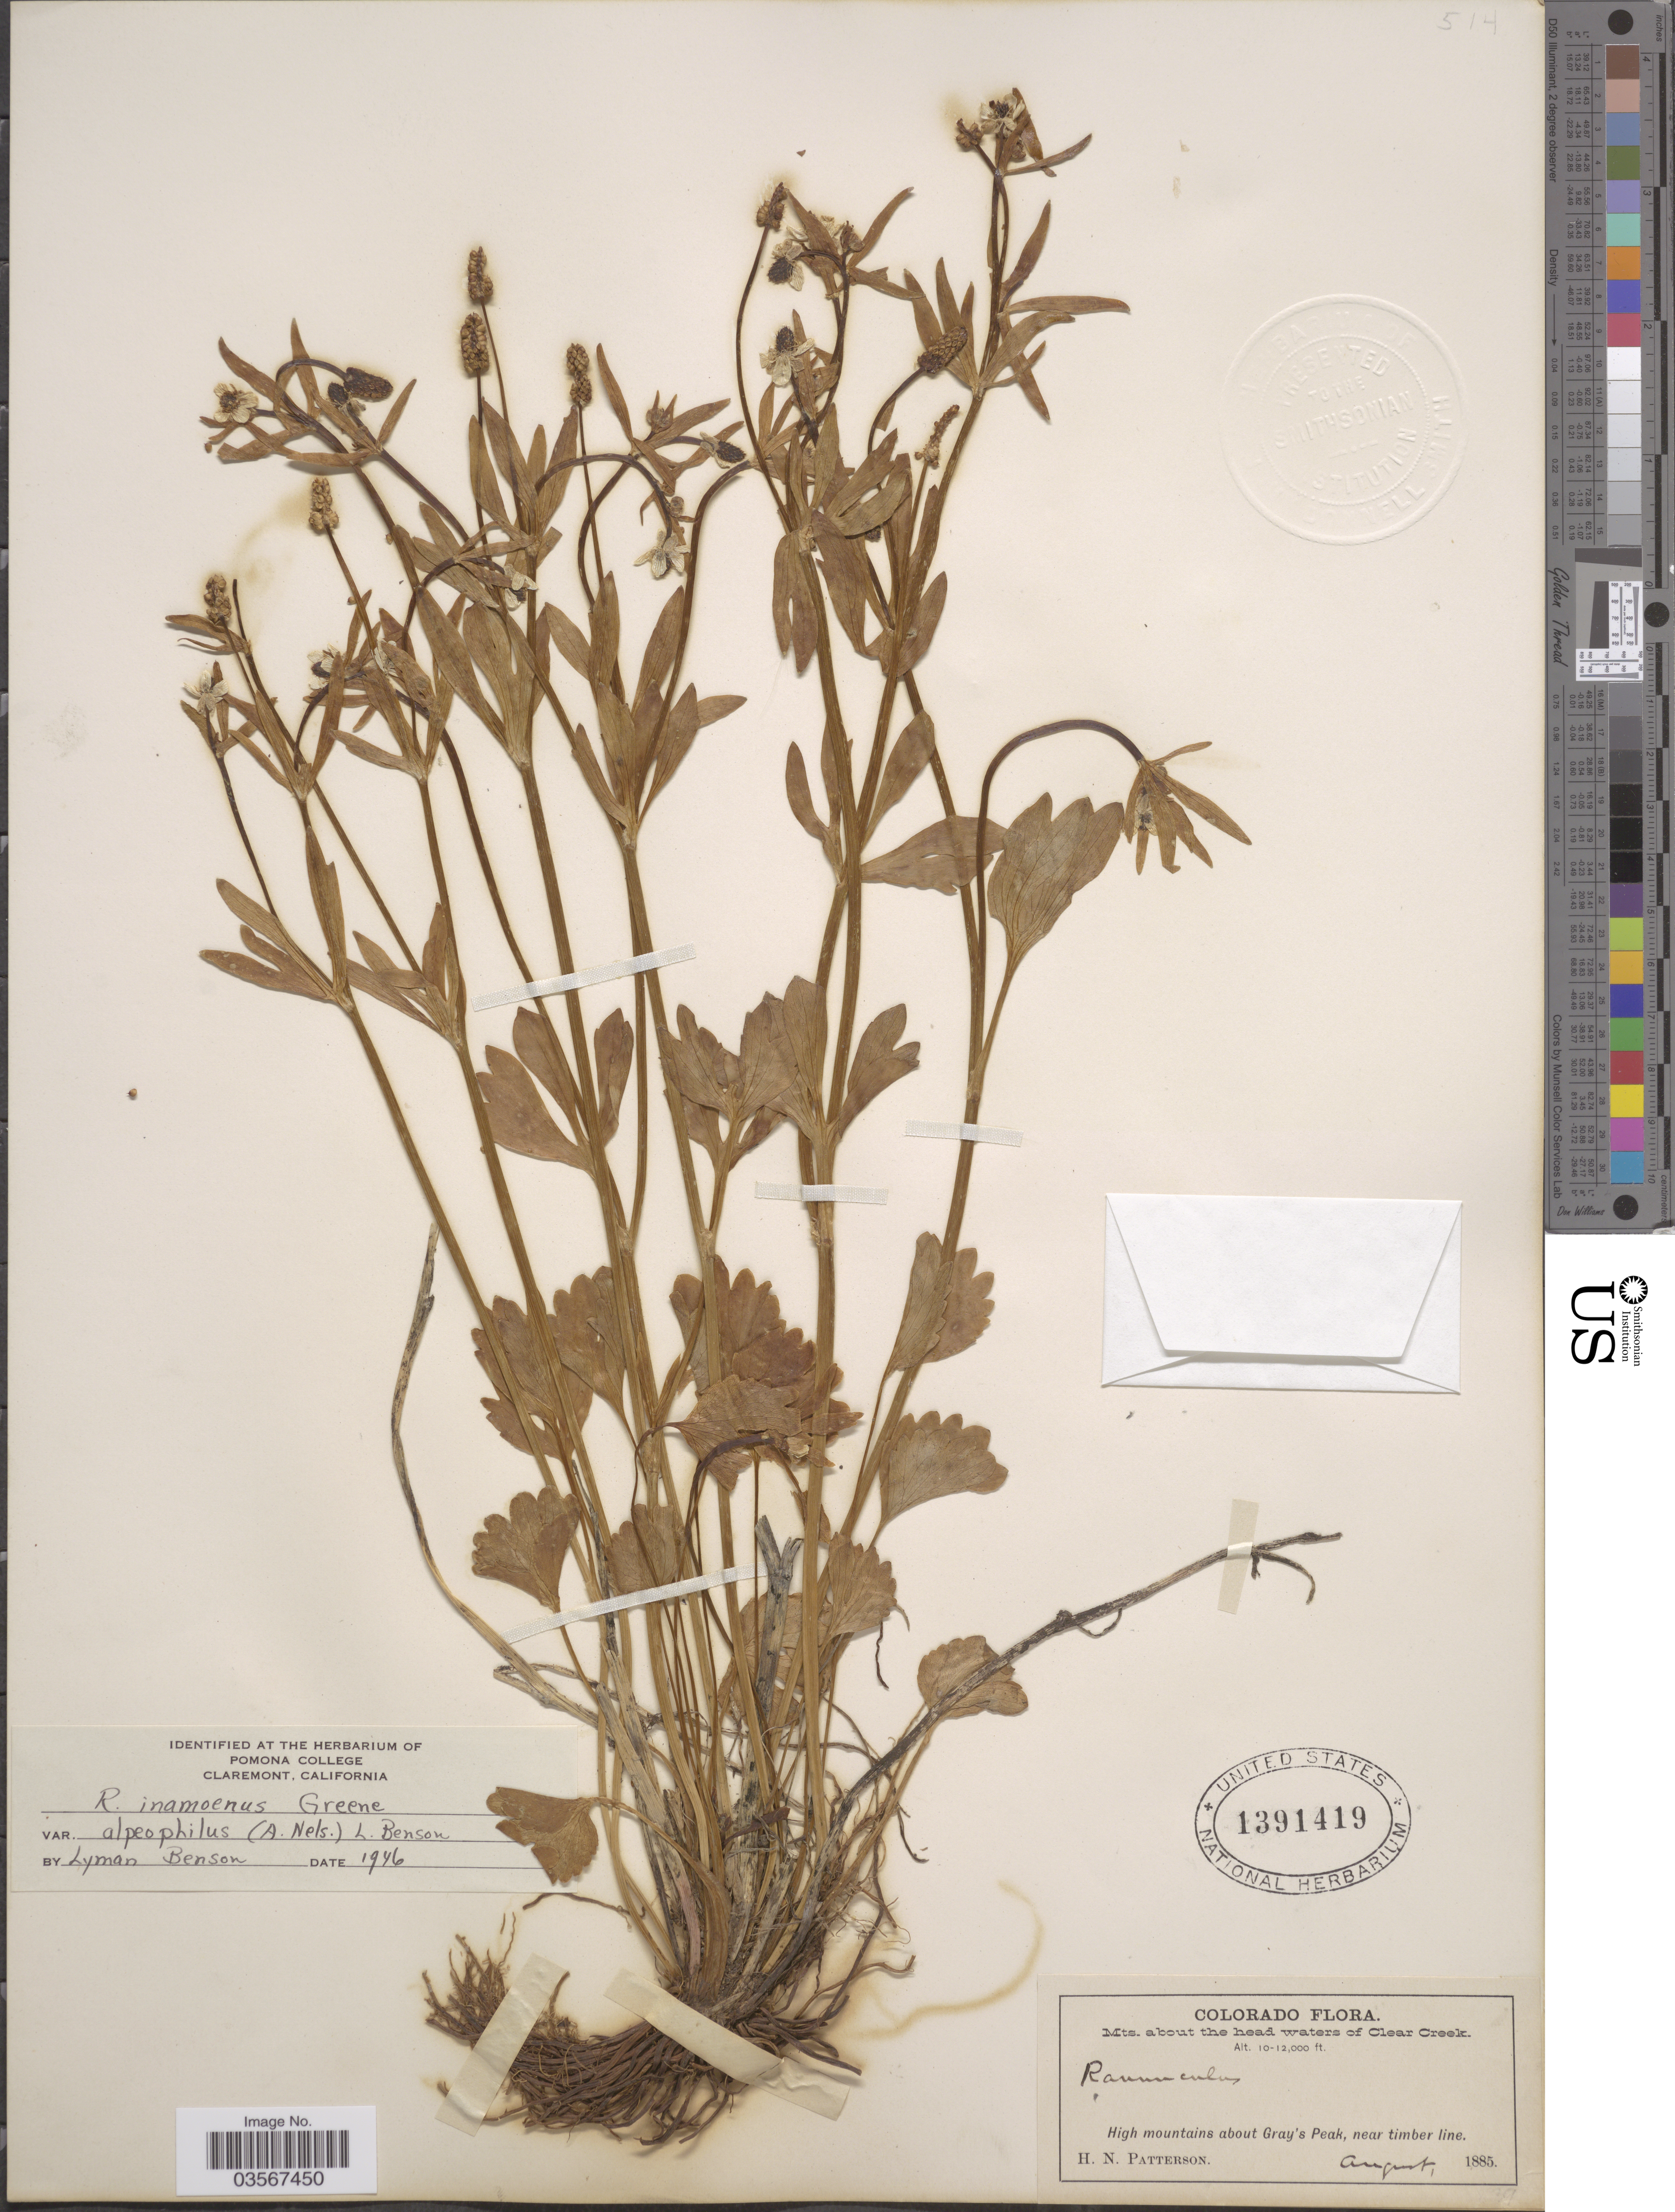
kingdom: Plantae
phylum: Tracheophyta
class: Magnoliopsida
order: Ranunculales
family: Ranunculaceae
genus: Ranunculus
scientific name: Ranunculus inamoenus var. alpeophilus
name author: (A. Nelson) L.D. Benson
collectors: H. N. Patterson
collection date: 1885-08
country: United States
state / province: Colorado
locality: Mts. about the head waters of Clear Creek. High mountains about Gray's Peak, near timber line.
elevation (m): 3048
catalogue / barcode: US 1391419